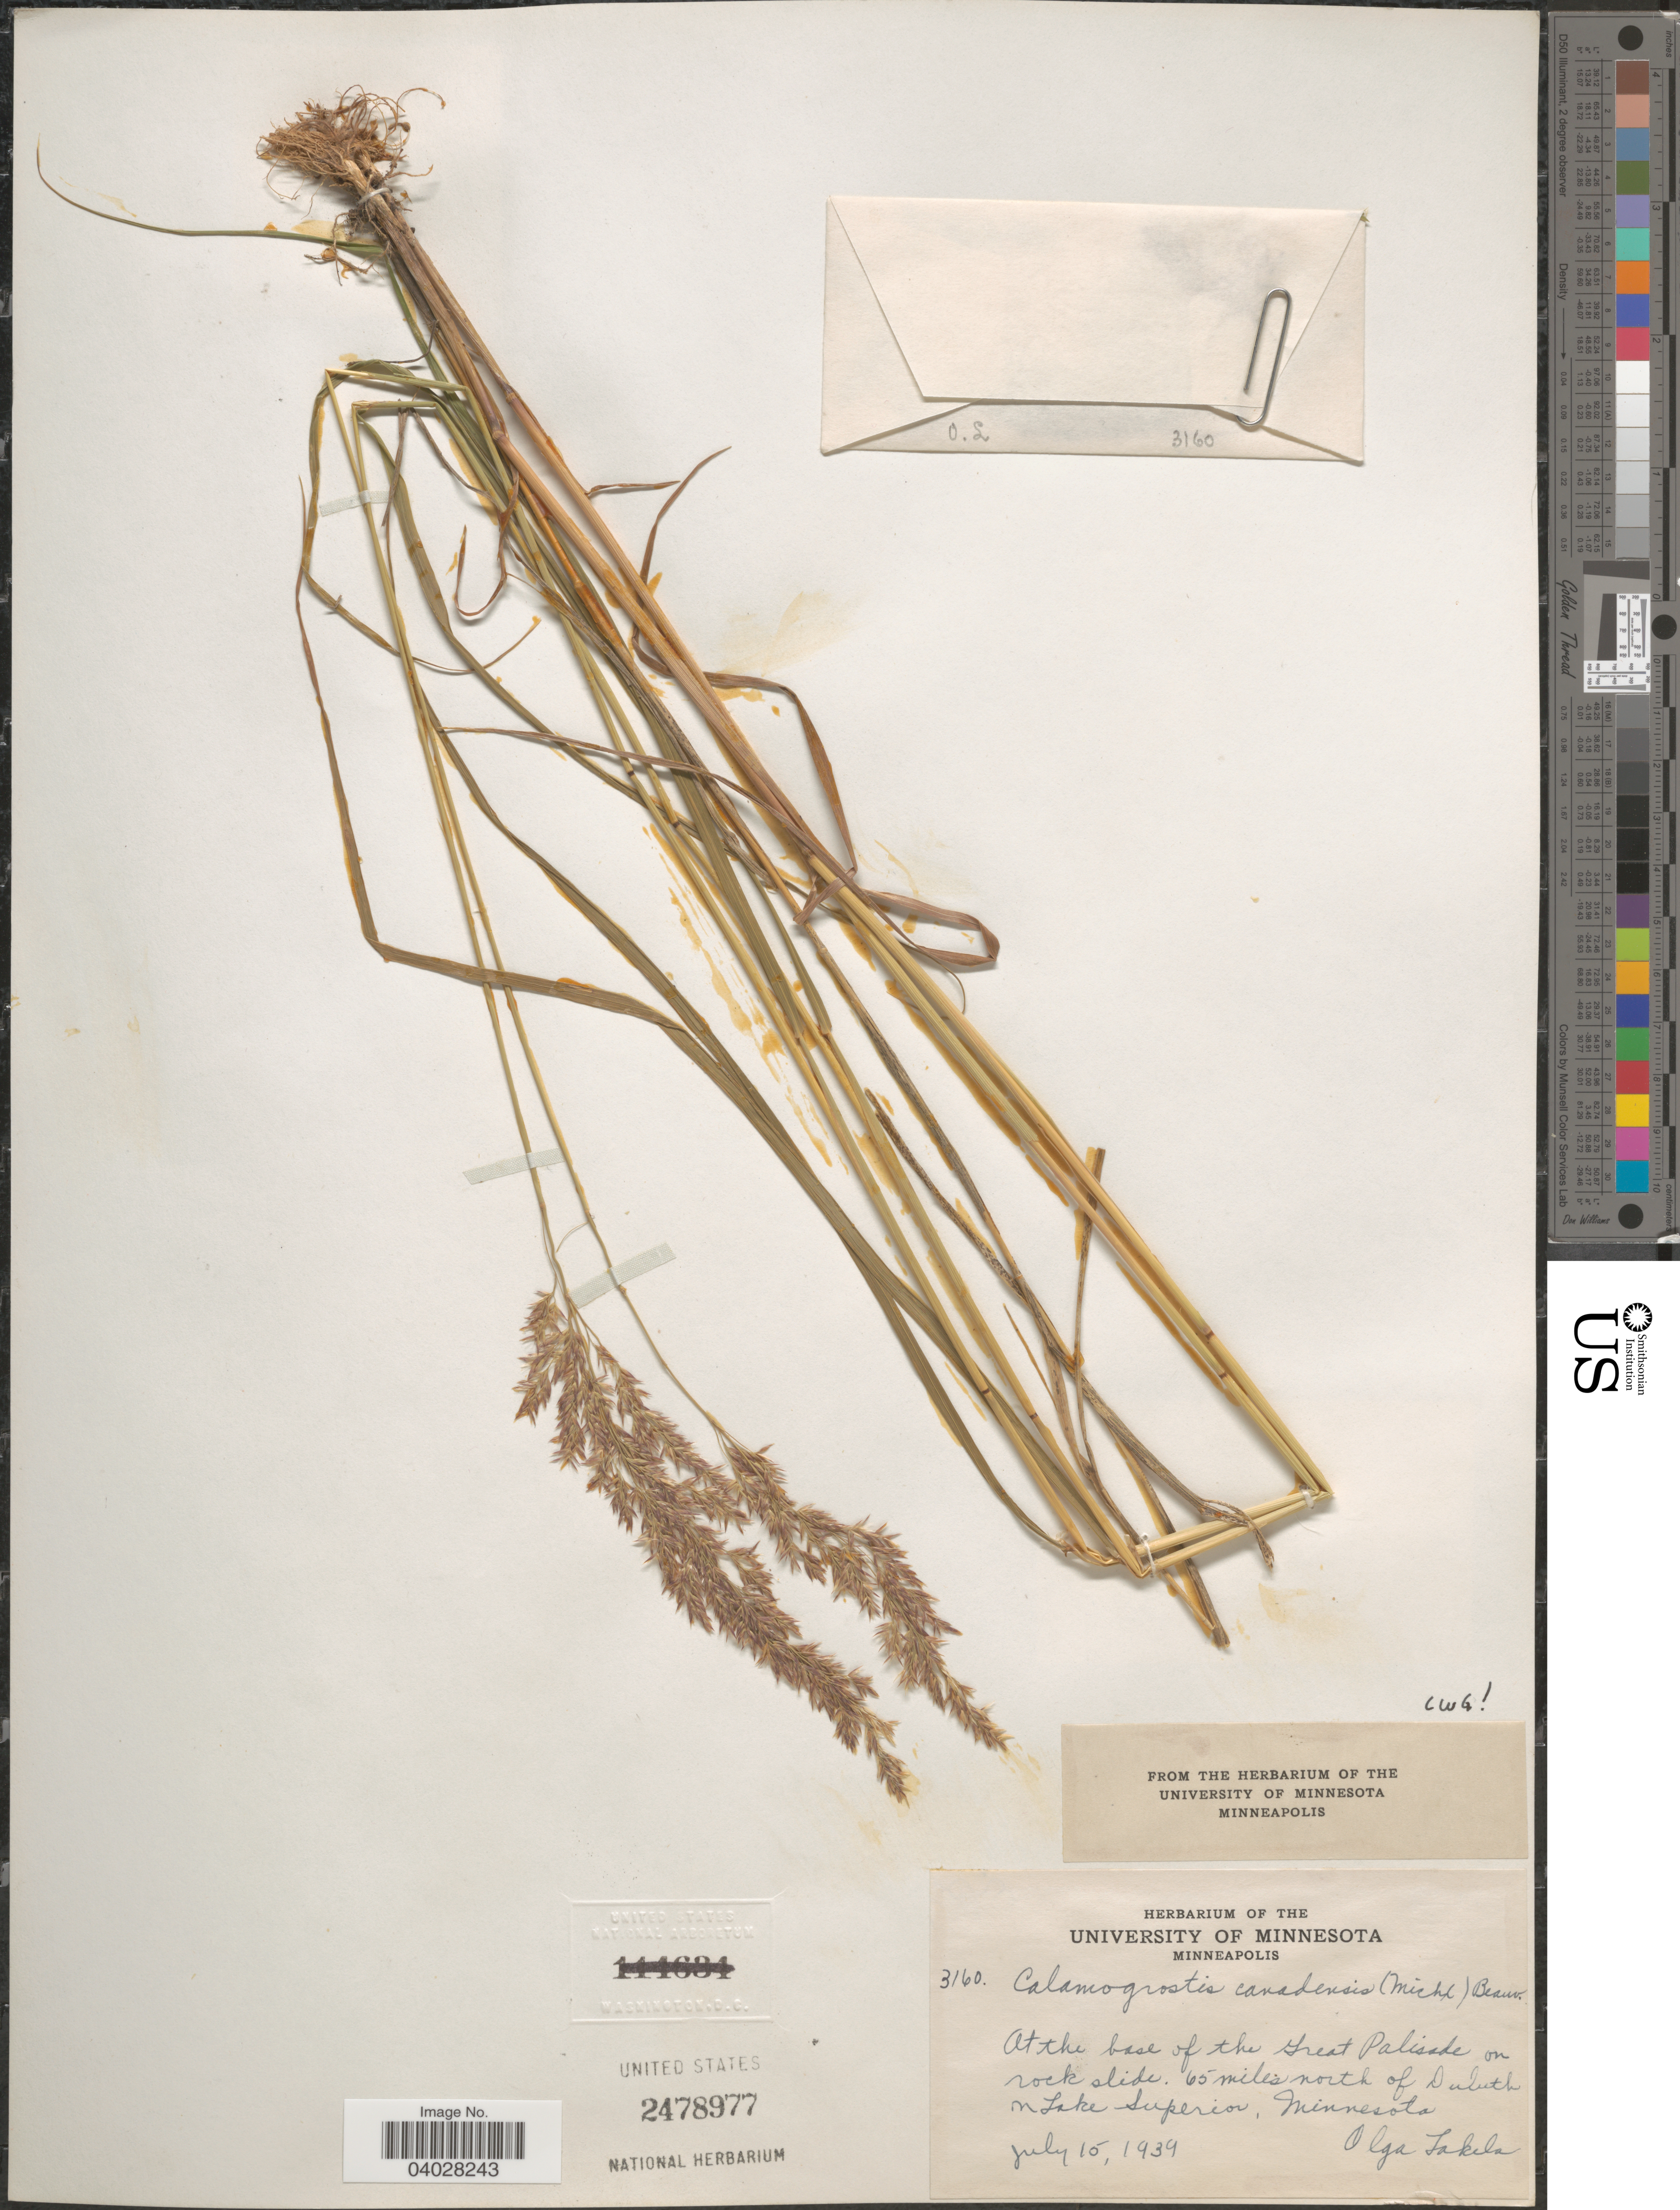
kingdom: Plantae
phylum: Tracheophyta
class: Liliopsida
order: Poales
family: Poaceae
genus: Calamagrostis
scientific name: Calamagrostis canadensis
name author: (Michx.) P. Beauv.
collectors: O. K. Lakela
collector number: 3160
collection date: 1939-07-15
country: United States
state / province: Minnesota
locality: At the base of the Great Palisade on rock slide. 65 miles north of Duluth on Lake Superior.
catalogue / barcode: US 2478977